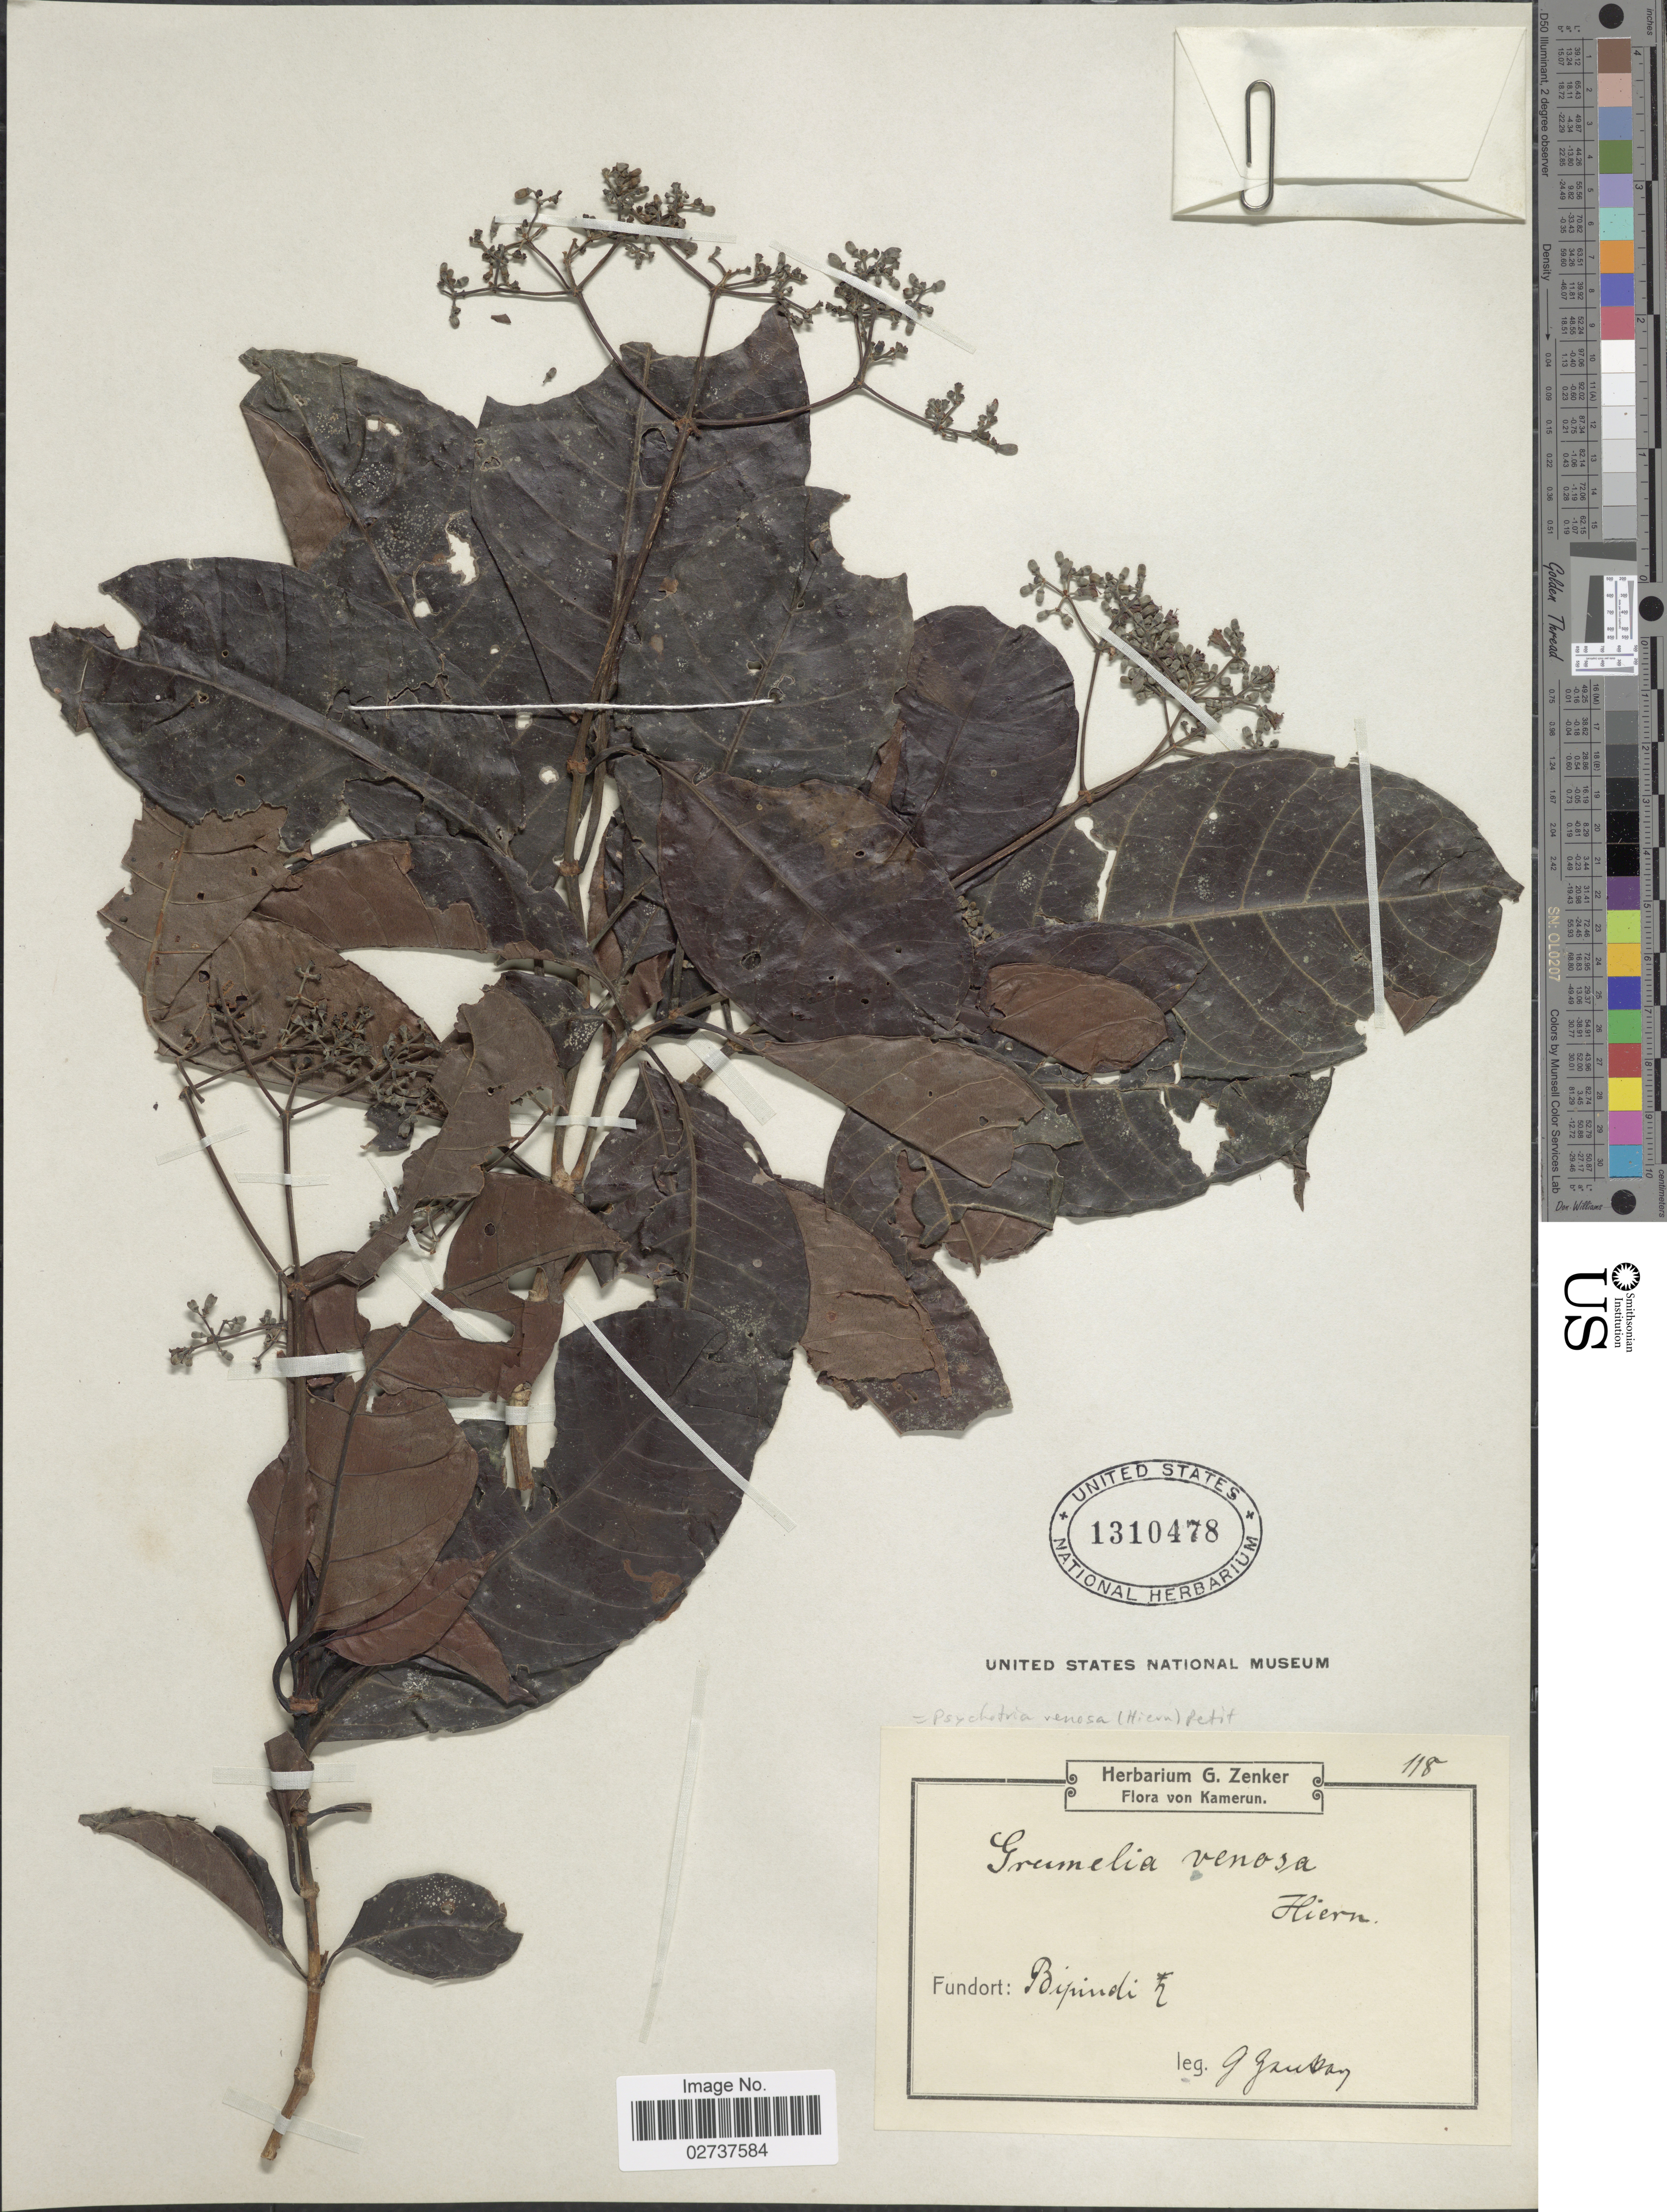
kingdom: Plantae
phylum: Tracheophyta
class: Magnoliopsida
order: Gentianales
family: Rubiaceae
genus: Psychotria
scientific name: Psychotria venosa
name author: (Hiern) E.M.A. Petit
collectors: G. A. Zenker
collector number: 118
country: Cameroon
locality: Kamerun, Bipinde.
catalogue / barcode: US 1310478